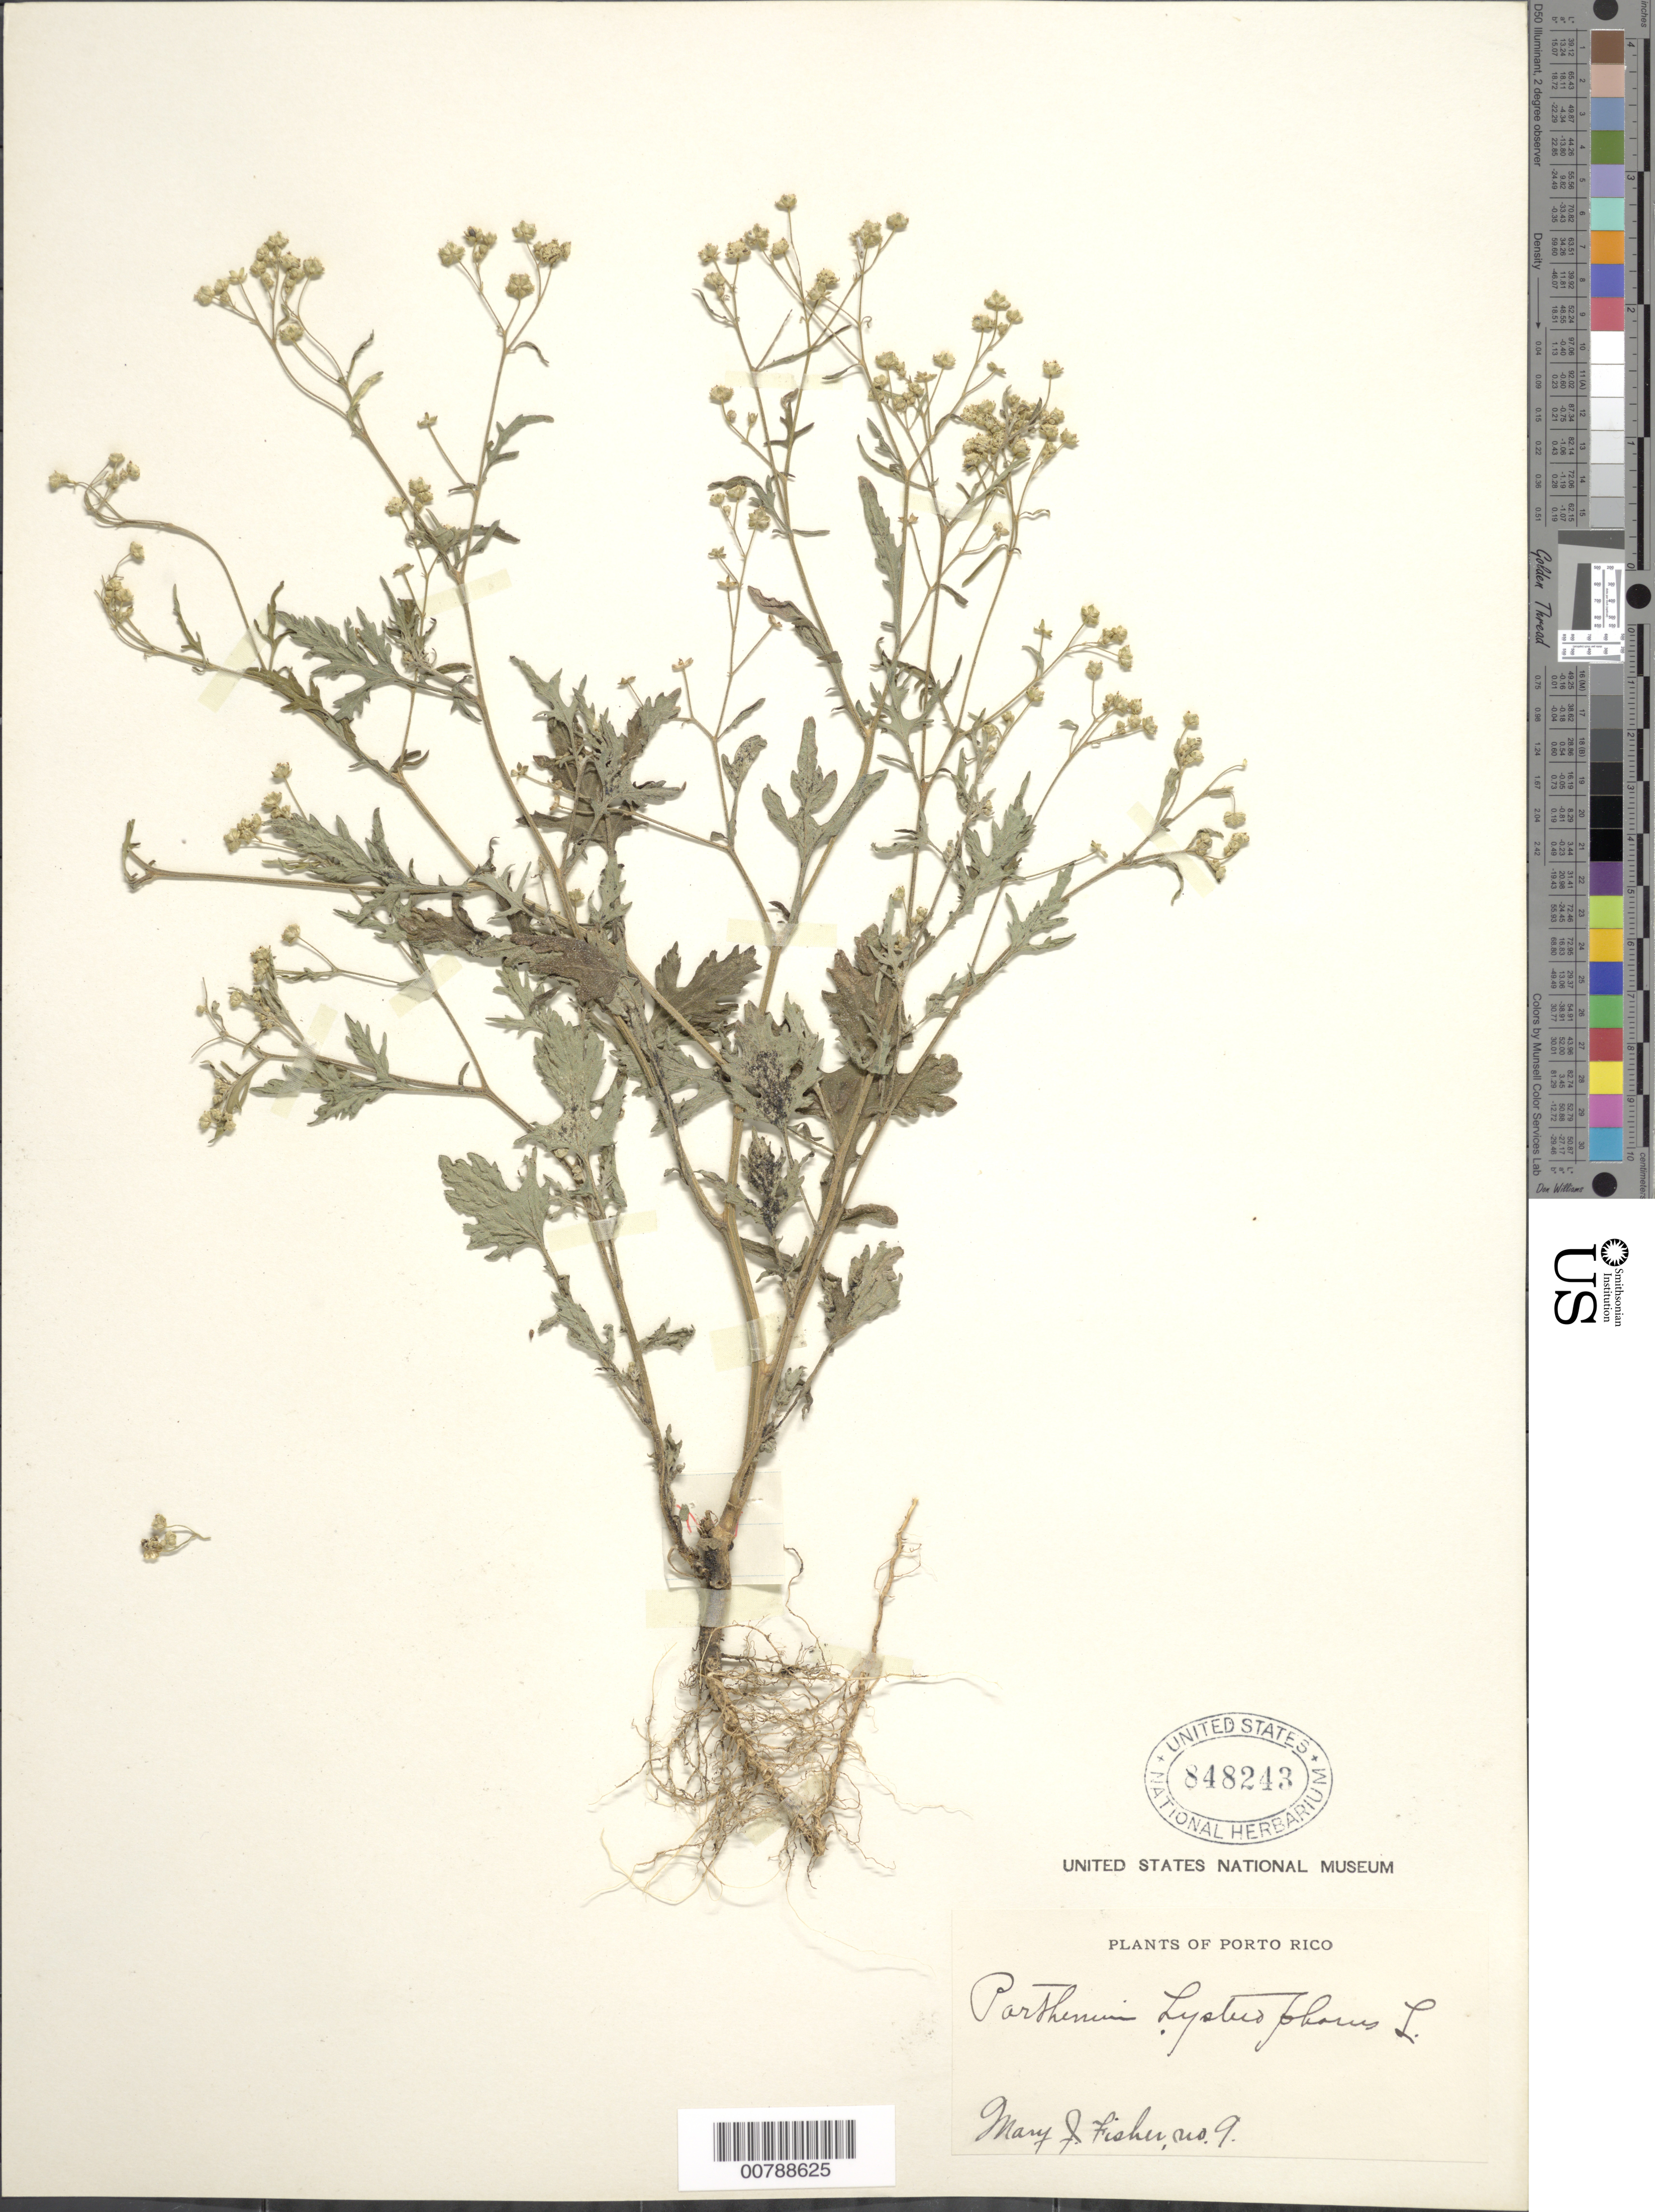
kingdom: Plantae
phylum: Tracheophyta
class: Magnoliopsida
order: Asterales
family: Asteraceae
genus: Parthenium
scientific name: Parthenium hysterophorus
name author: L.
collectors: M. J. Fisher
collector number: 9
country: Puerto Rico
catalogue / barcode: US 848243